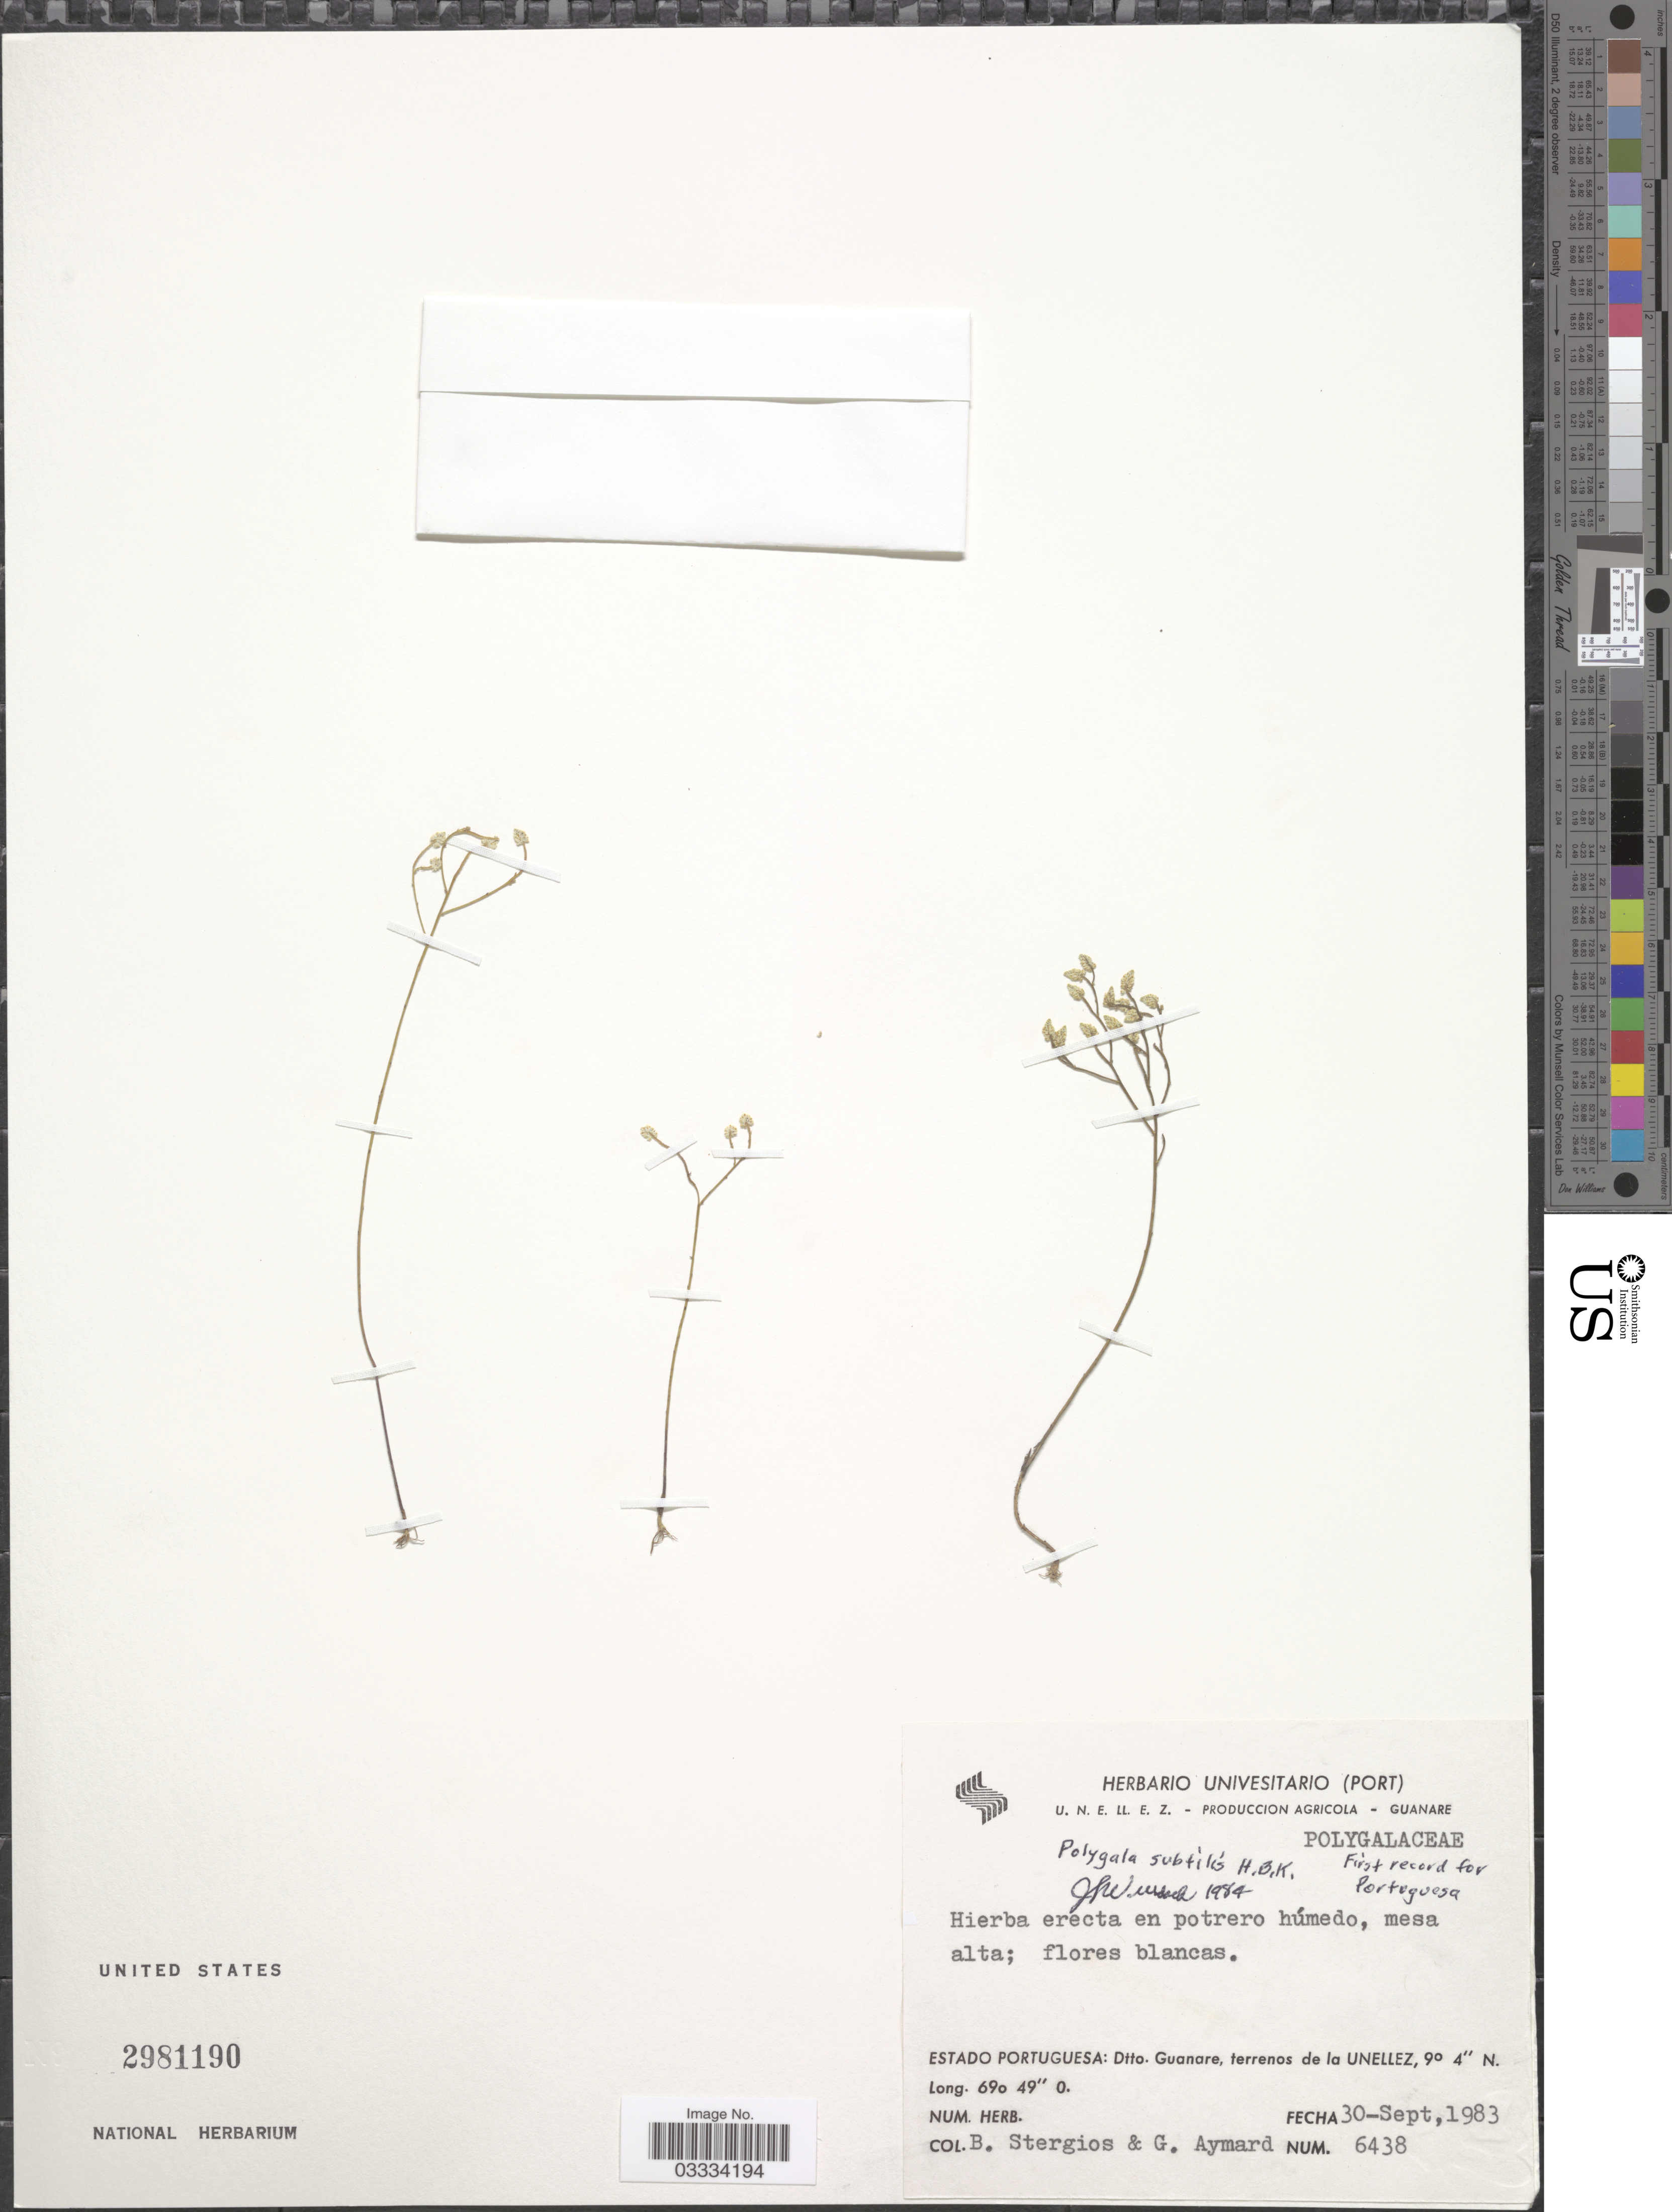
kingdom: Plantae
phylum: Tracheophyta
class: Magnoliopsida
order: Fabales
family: Polygalaceae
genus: Polygala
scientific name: Polygala subtilis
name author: Kunth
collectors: B. G. Stergios & G. A. Aymard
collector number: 6438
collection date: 1983-09-30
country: Venezuela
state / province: Portuguesa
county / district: Guanare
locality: Terrenos de la UNELLEZ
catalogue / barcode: US 2981190